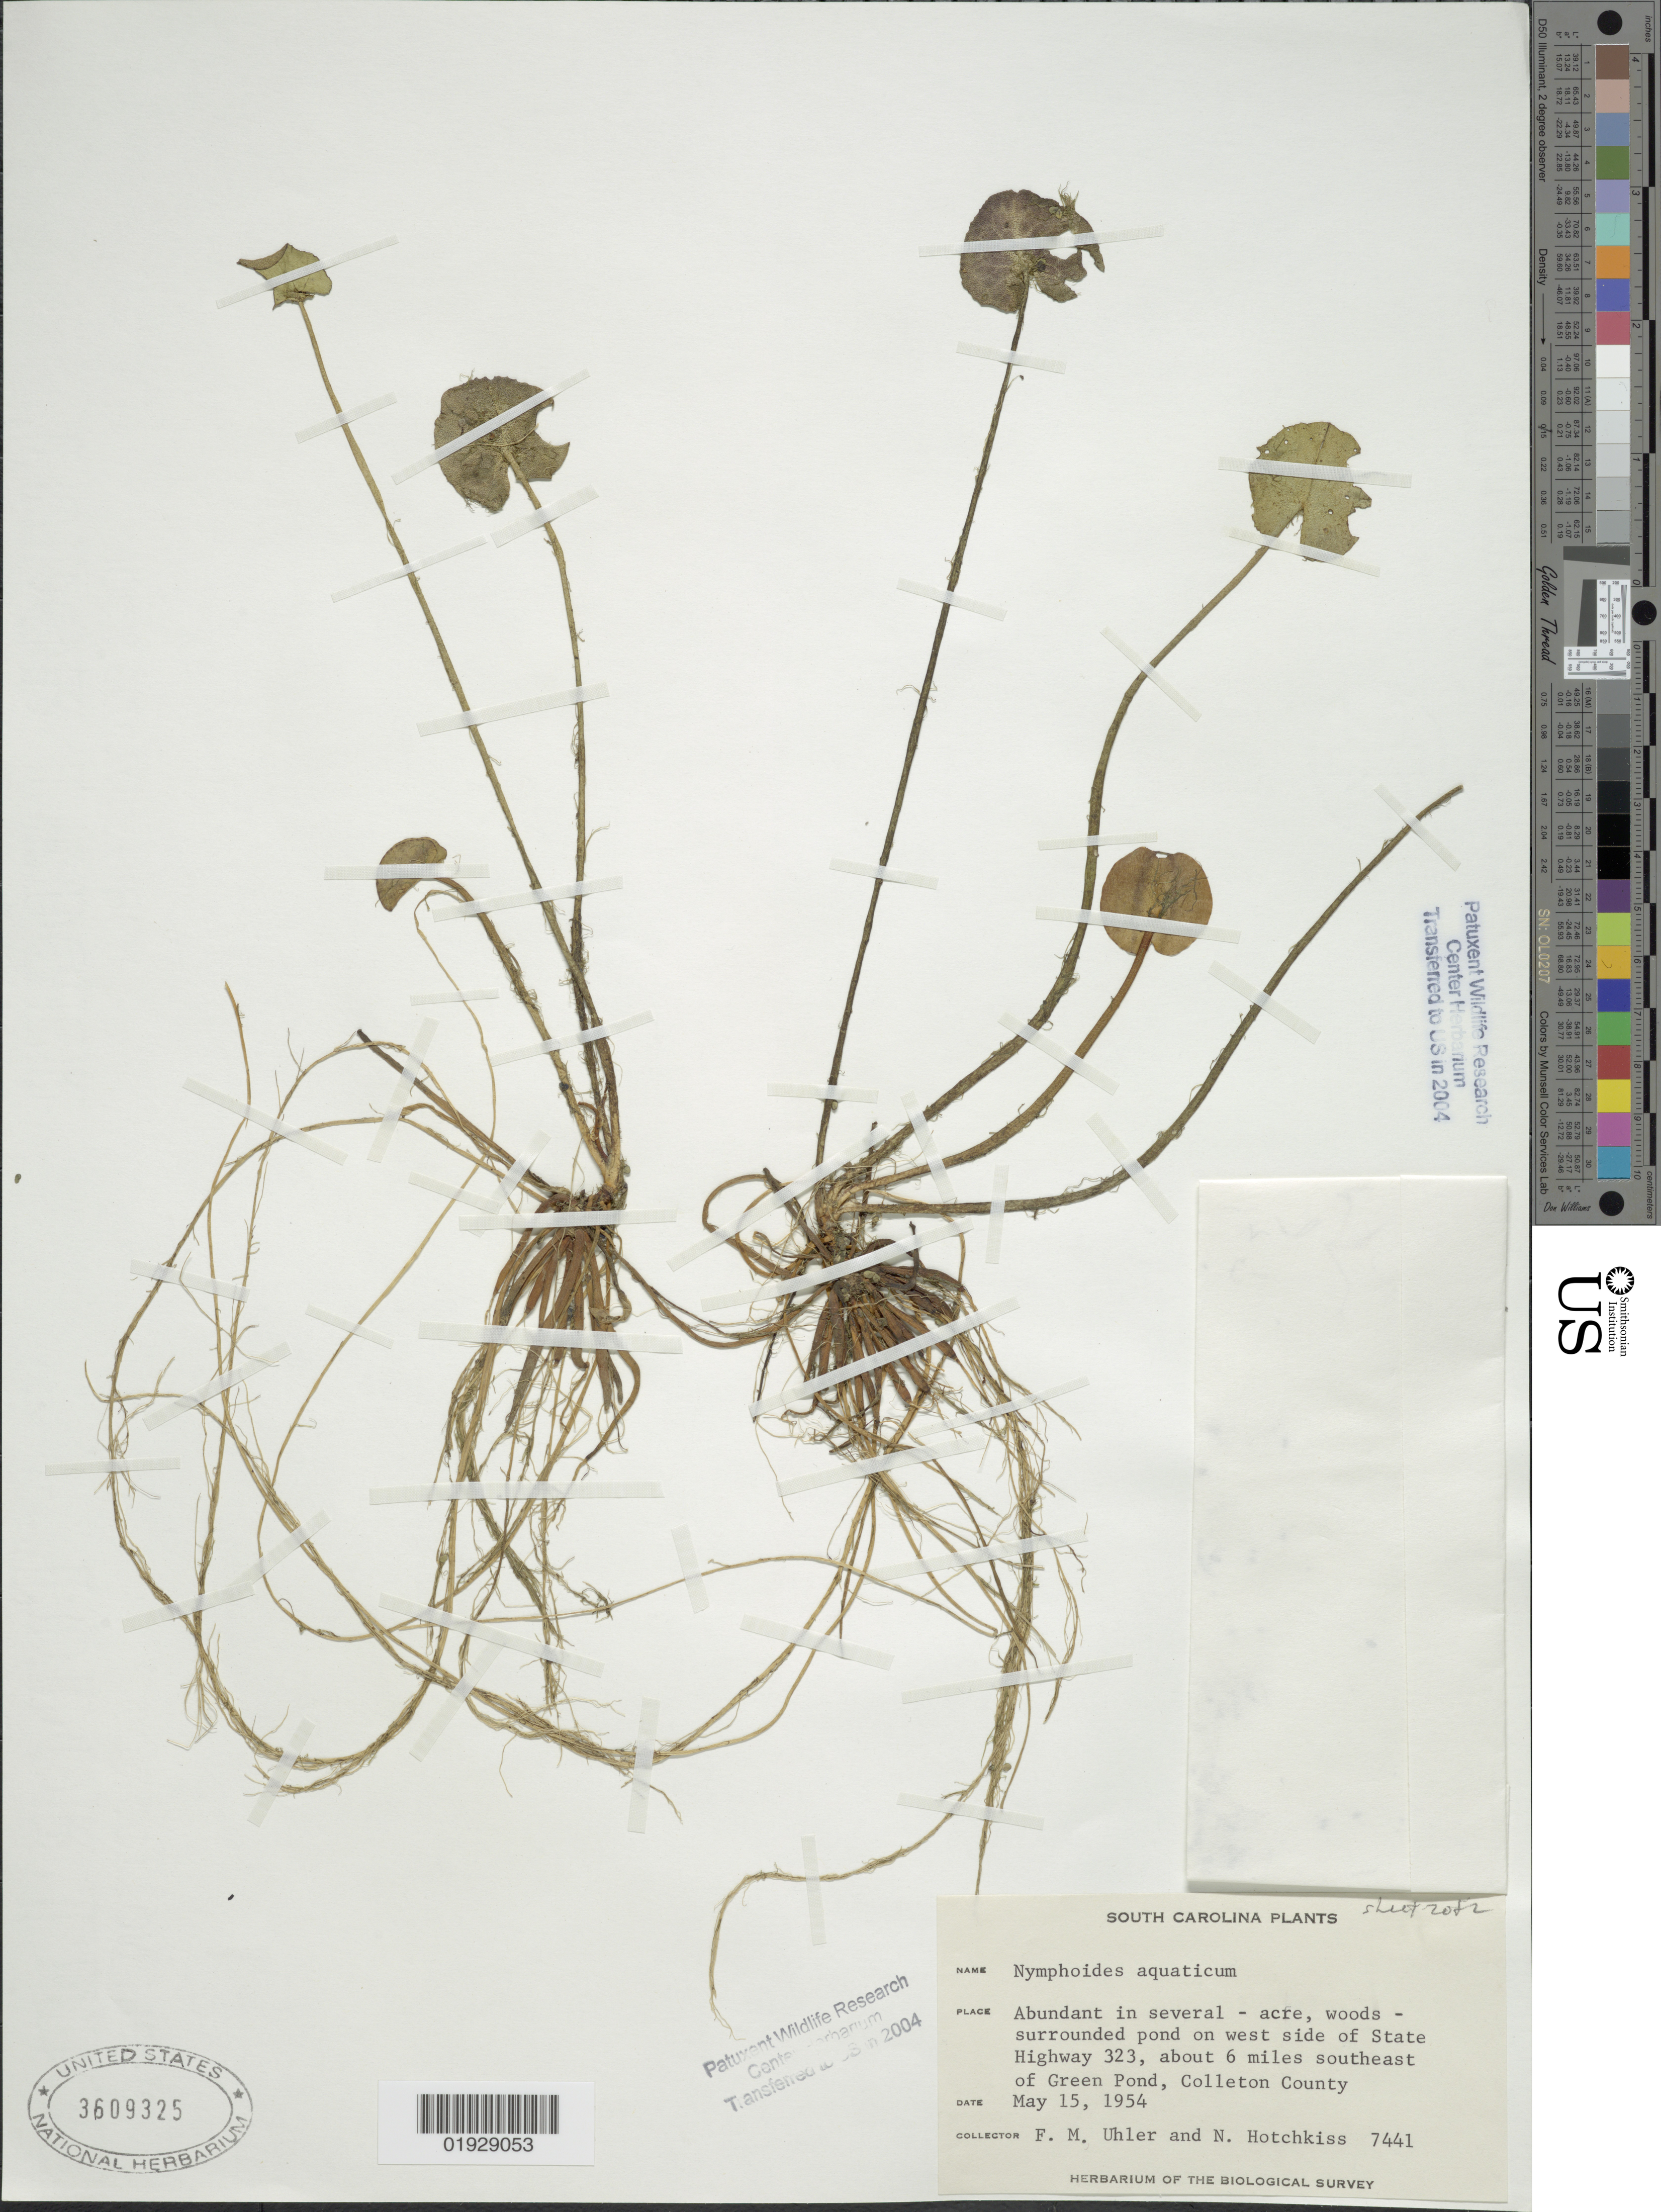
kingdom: Plantae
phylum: Tracheophyta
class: Magnoliopsida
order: Asterales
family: Menyanthaceae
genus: Nymphoides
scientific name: Nymphoides aquatica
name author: (J.F. Gmel.) Kuntze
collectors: F. M. Uhler & N. Hotchkiss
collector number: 7441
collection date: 1954-05-15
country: United States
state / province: South Carolina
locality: Abundant in several - acre, woods - surrounded pond on west side of State Highway 323, about 6 miles southeast of Green Pond, Colleton County.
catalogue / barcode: US 3609325